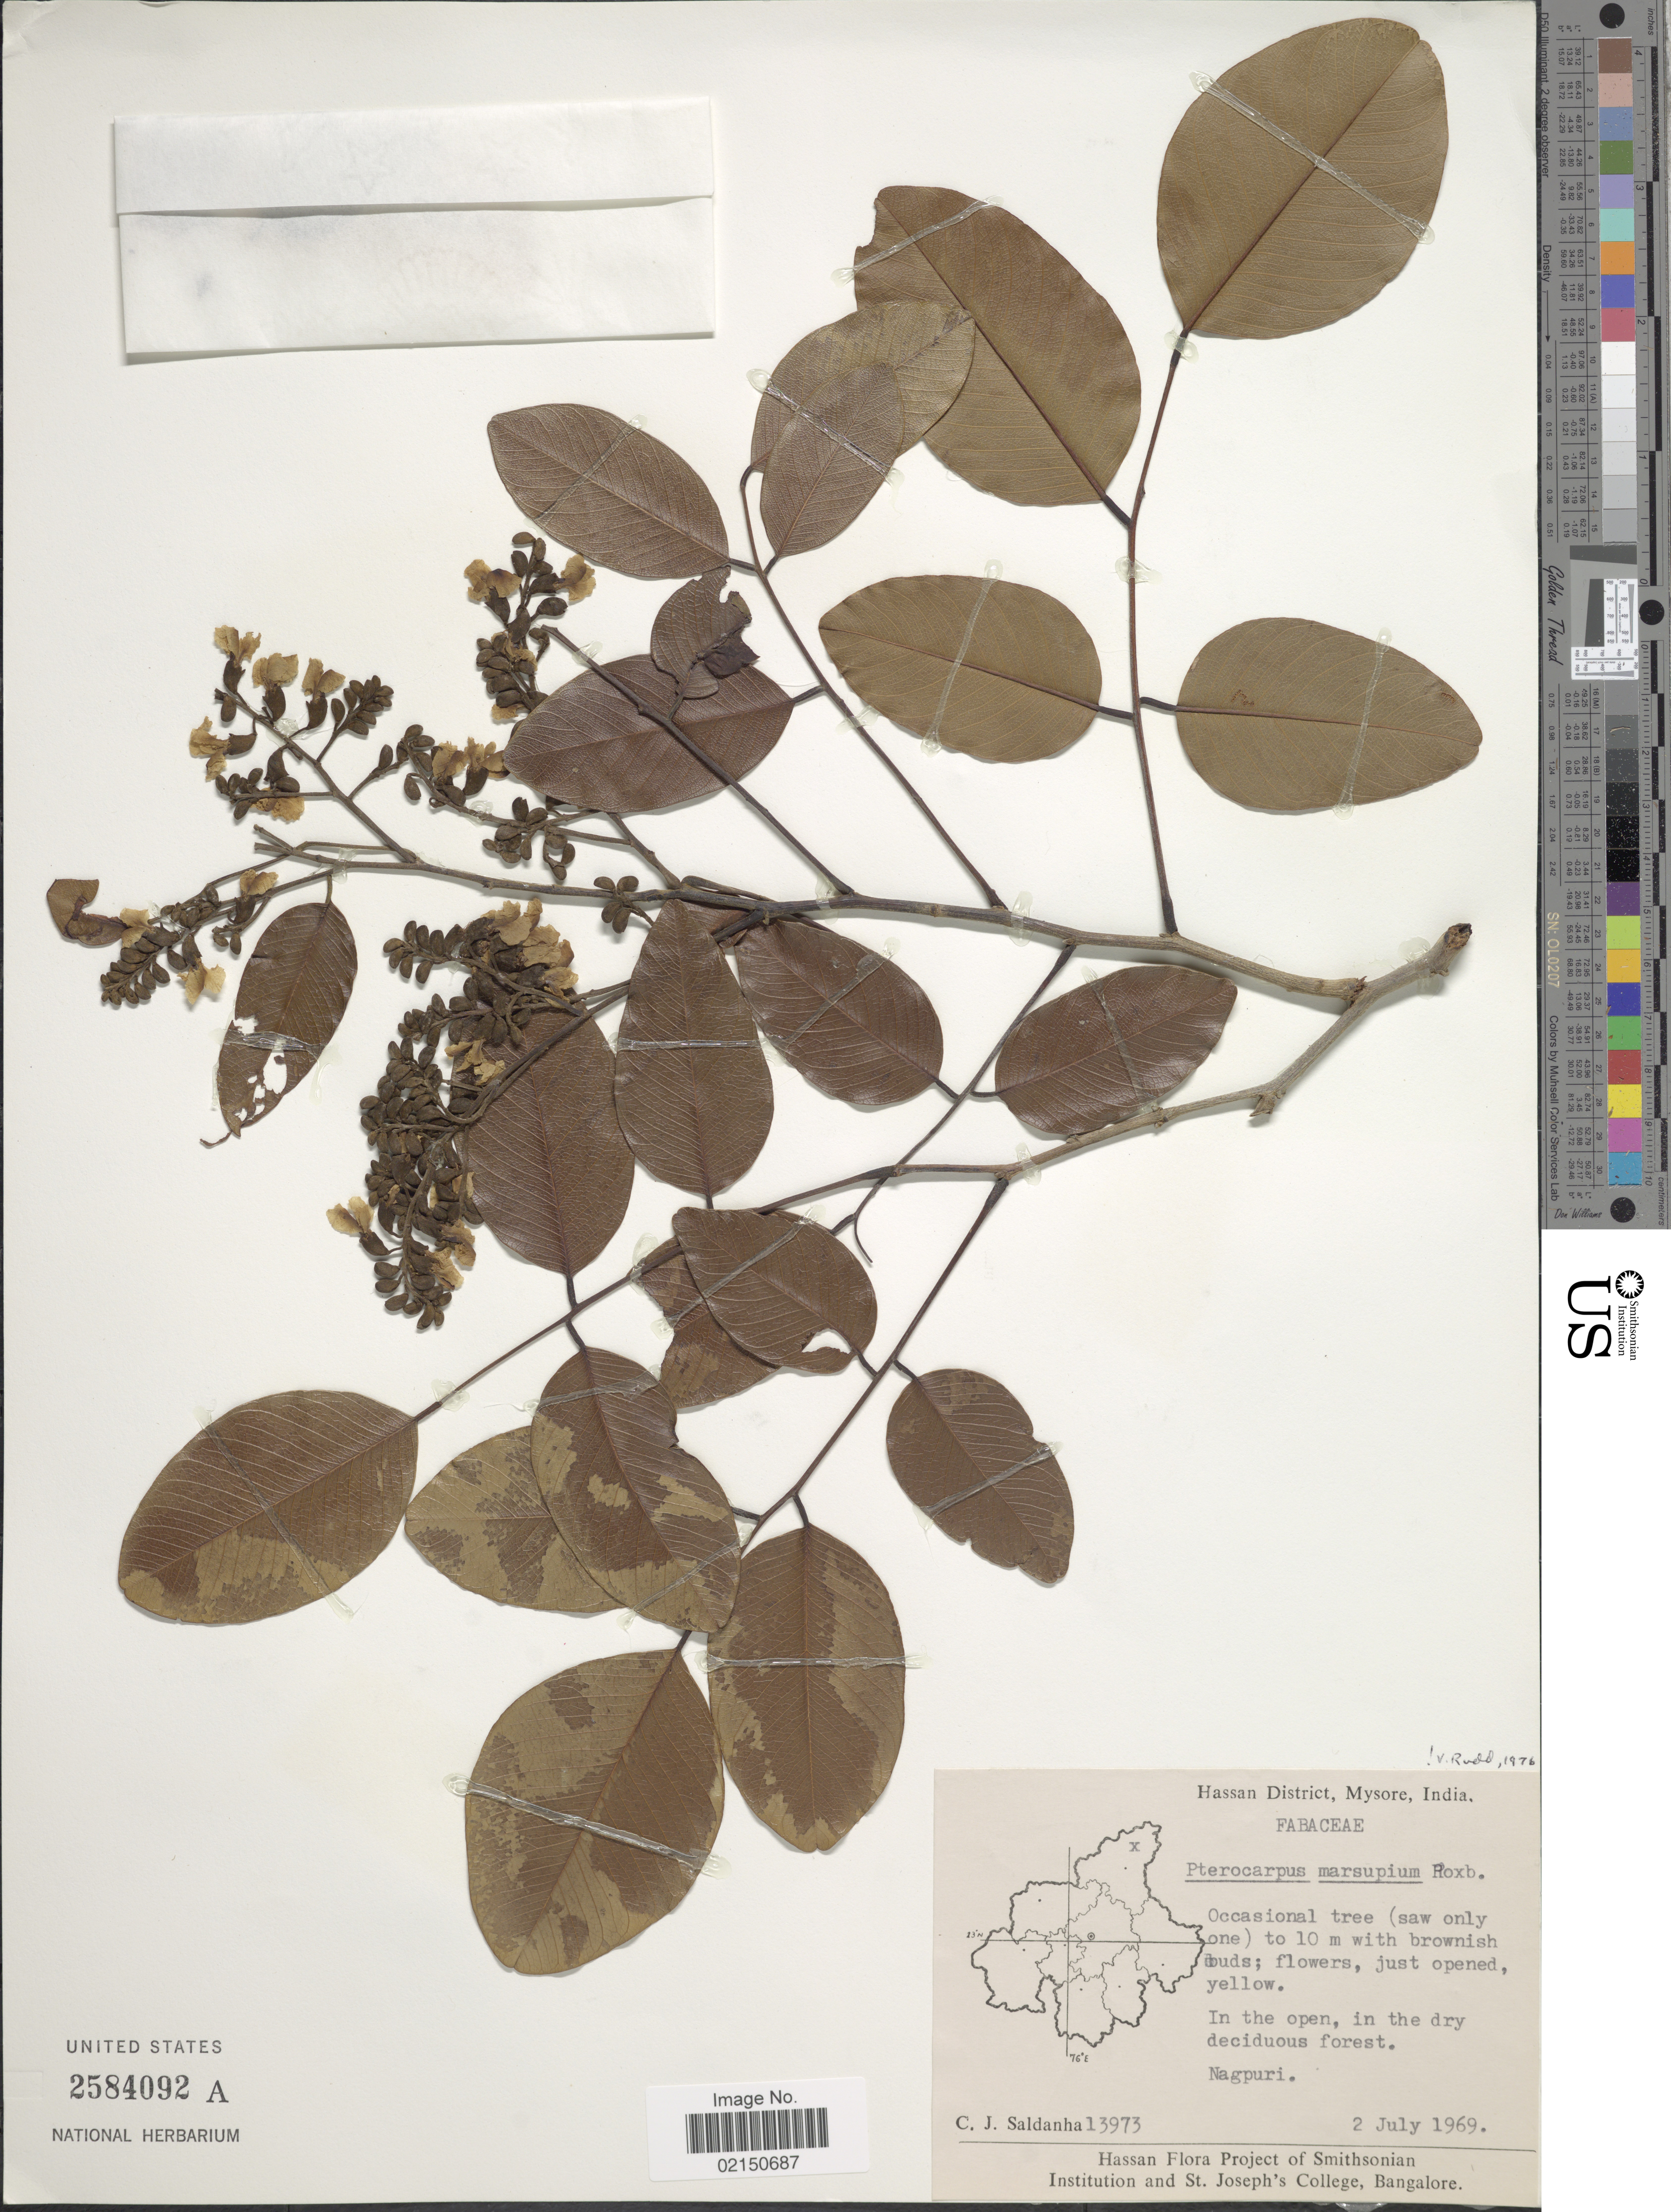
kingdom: Plantae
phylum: Tracheophyta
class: Magnoliopsida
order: Fabales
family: Fabaceae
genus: Pterocarpus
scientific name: Pterocarpus marsupium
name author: Roxb.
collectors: C. J. Saldanha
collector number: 13973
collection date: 1969-07-02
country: India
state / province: Maharashtra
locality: Hassan District, Mysore. Nagpuri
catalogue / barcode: US 2584092A